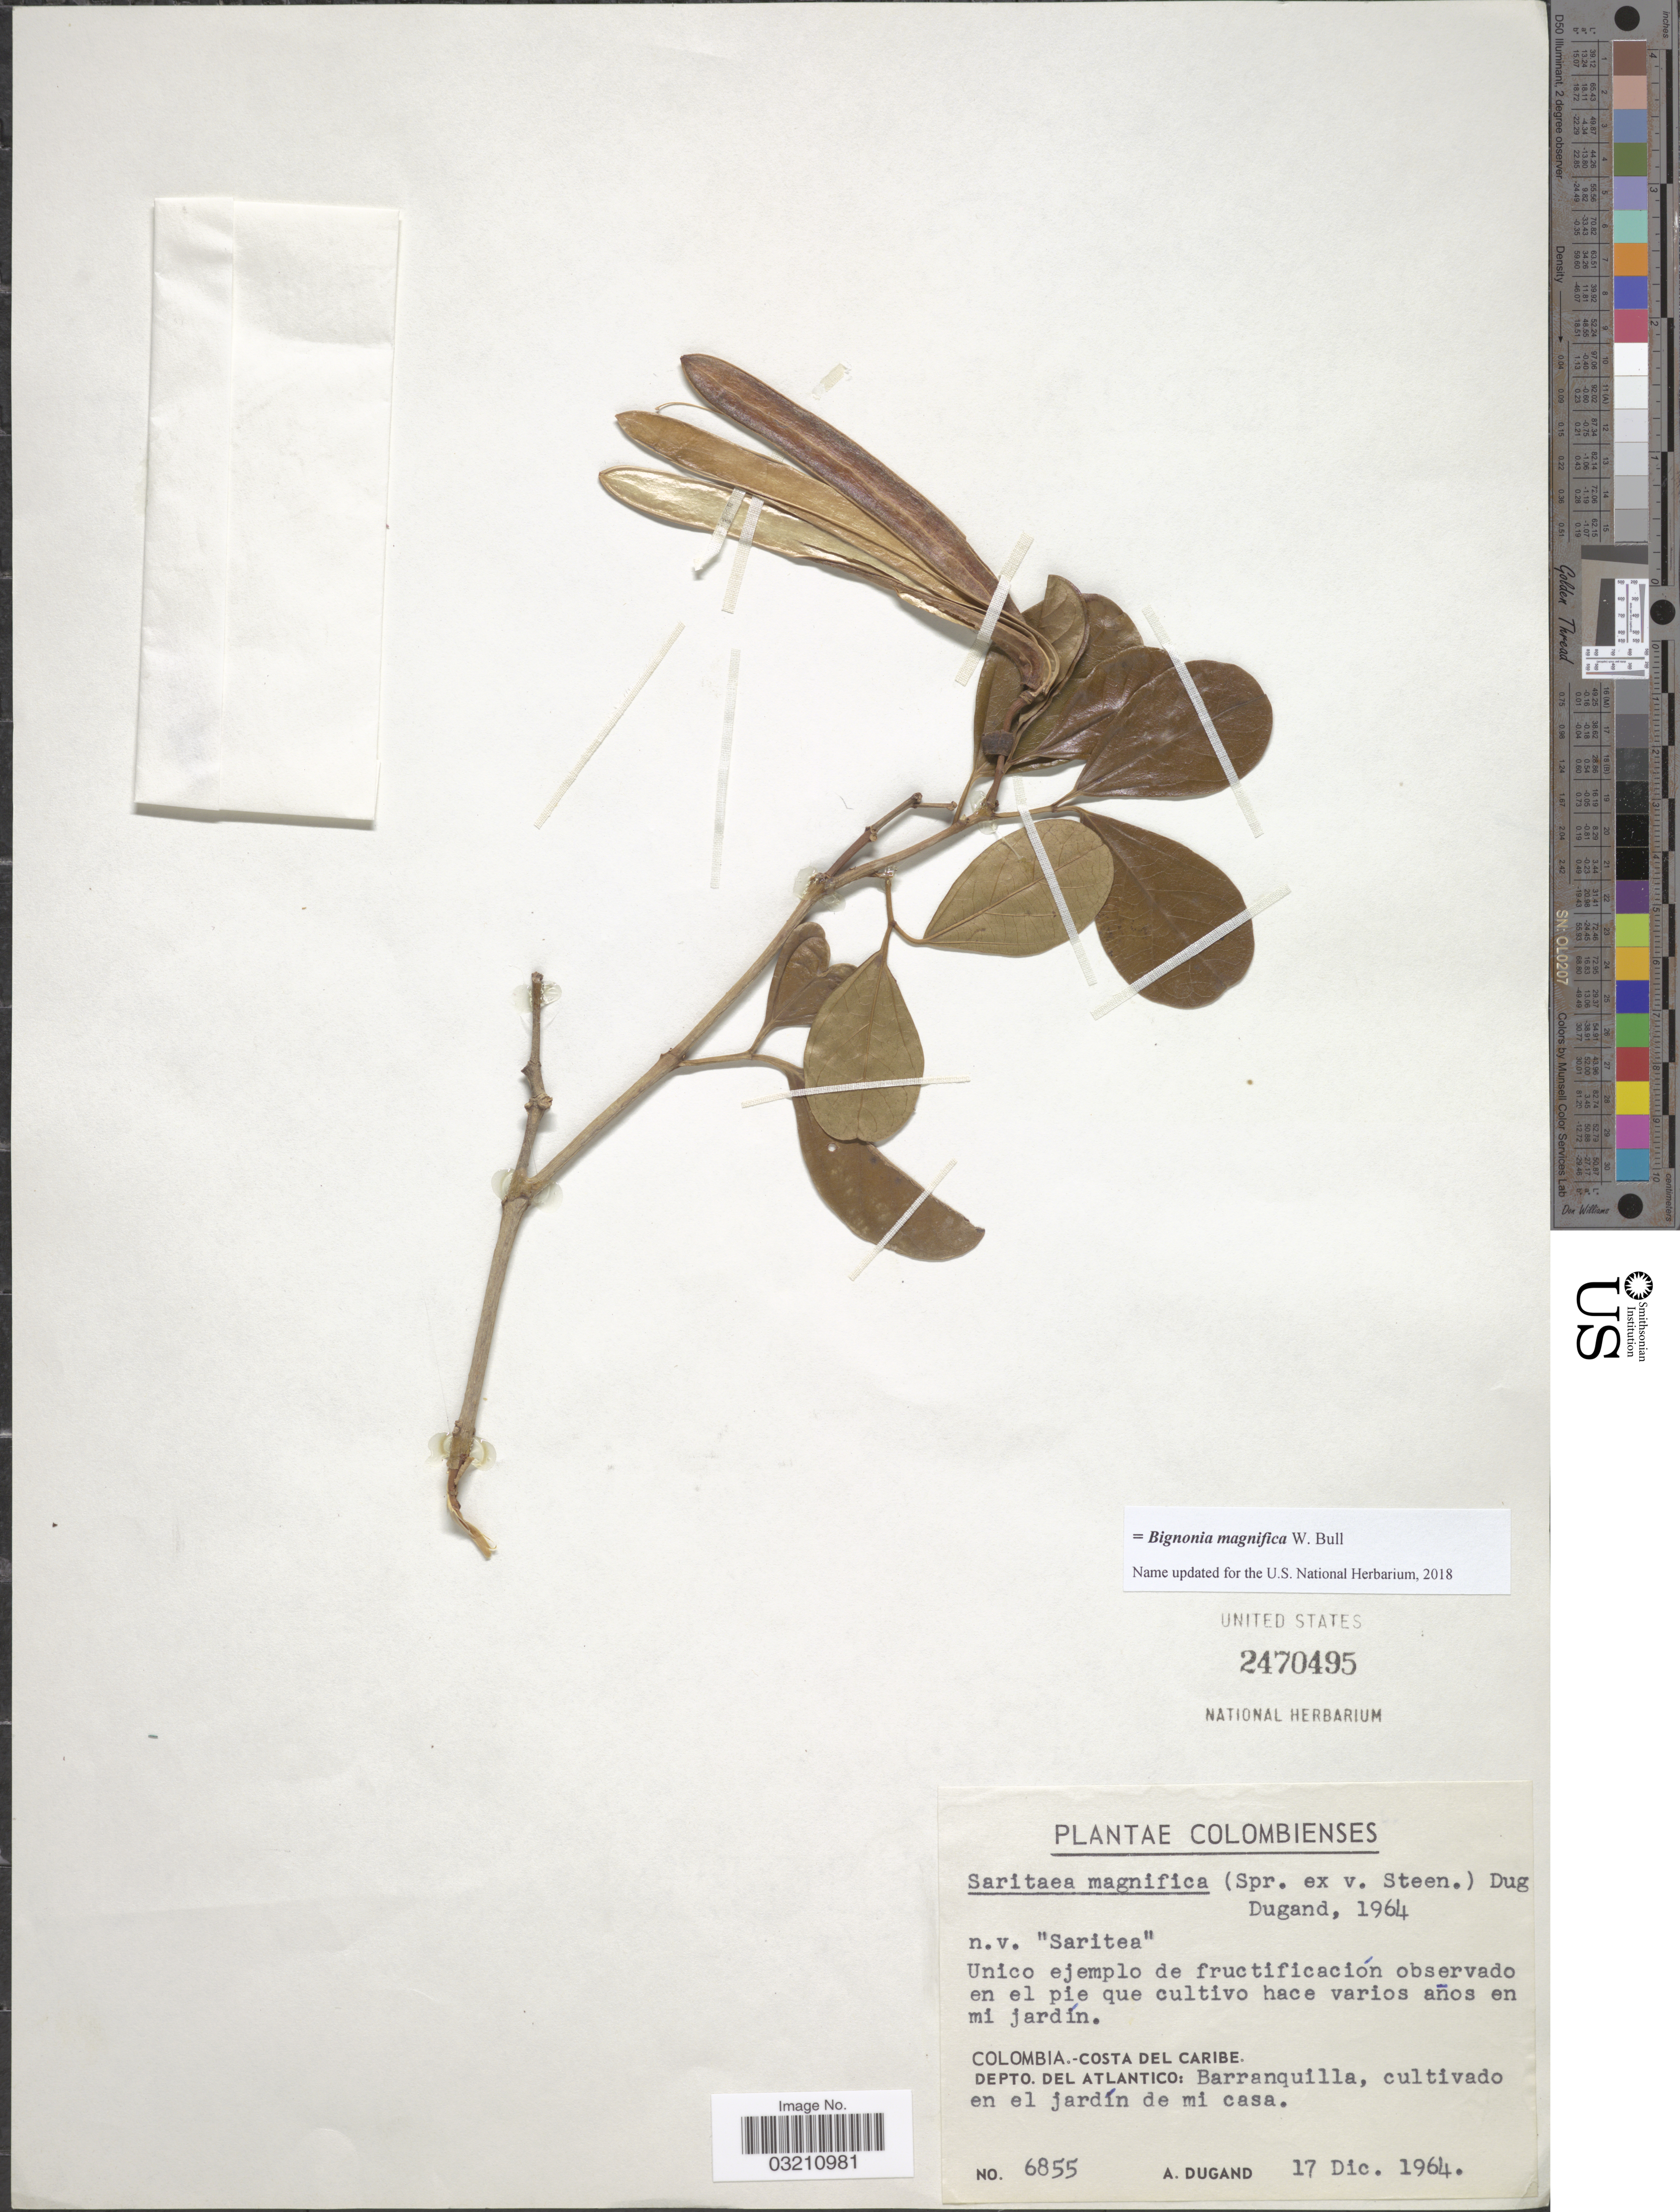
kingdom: Plantae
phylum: Tracheophyta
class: Magnoliopsida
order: Lamiales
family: Bignoniaceae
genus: Bignonia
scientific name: Bignonia magnifica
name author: W. Bull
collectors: A. Dugand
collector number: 6855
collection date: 1964-12-17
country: Colombia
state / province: Atlántico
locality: Costa del Caribe. Depto. del Atlantico: Barranquilla, cultivado en el jardín de mi casa.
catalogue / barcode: US 2470495